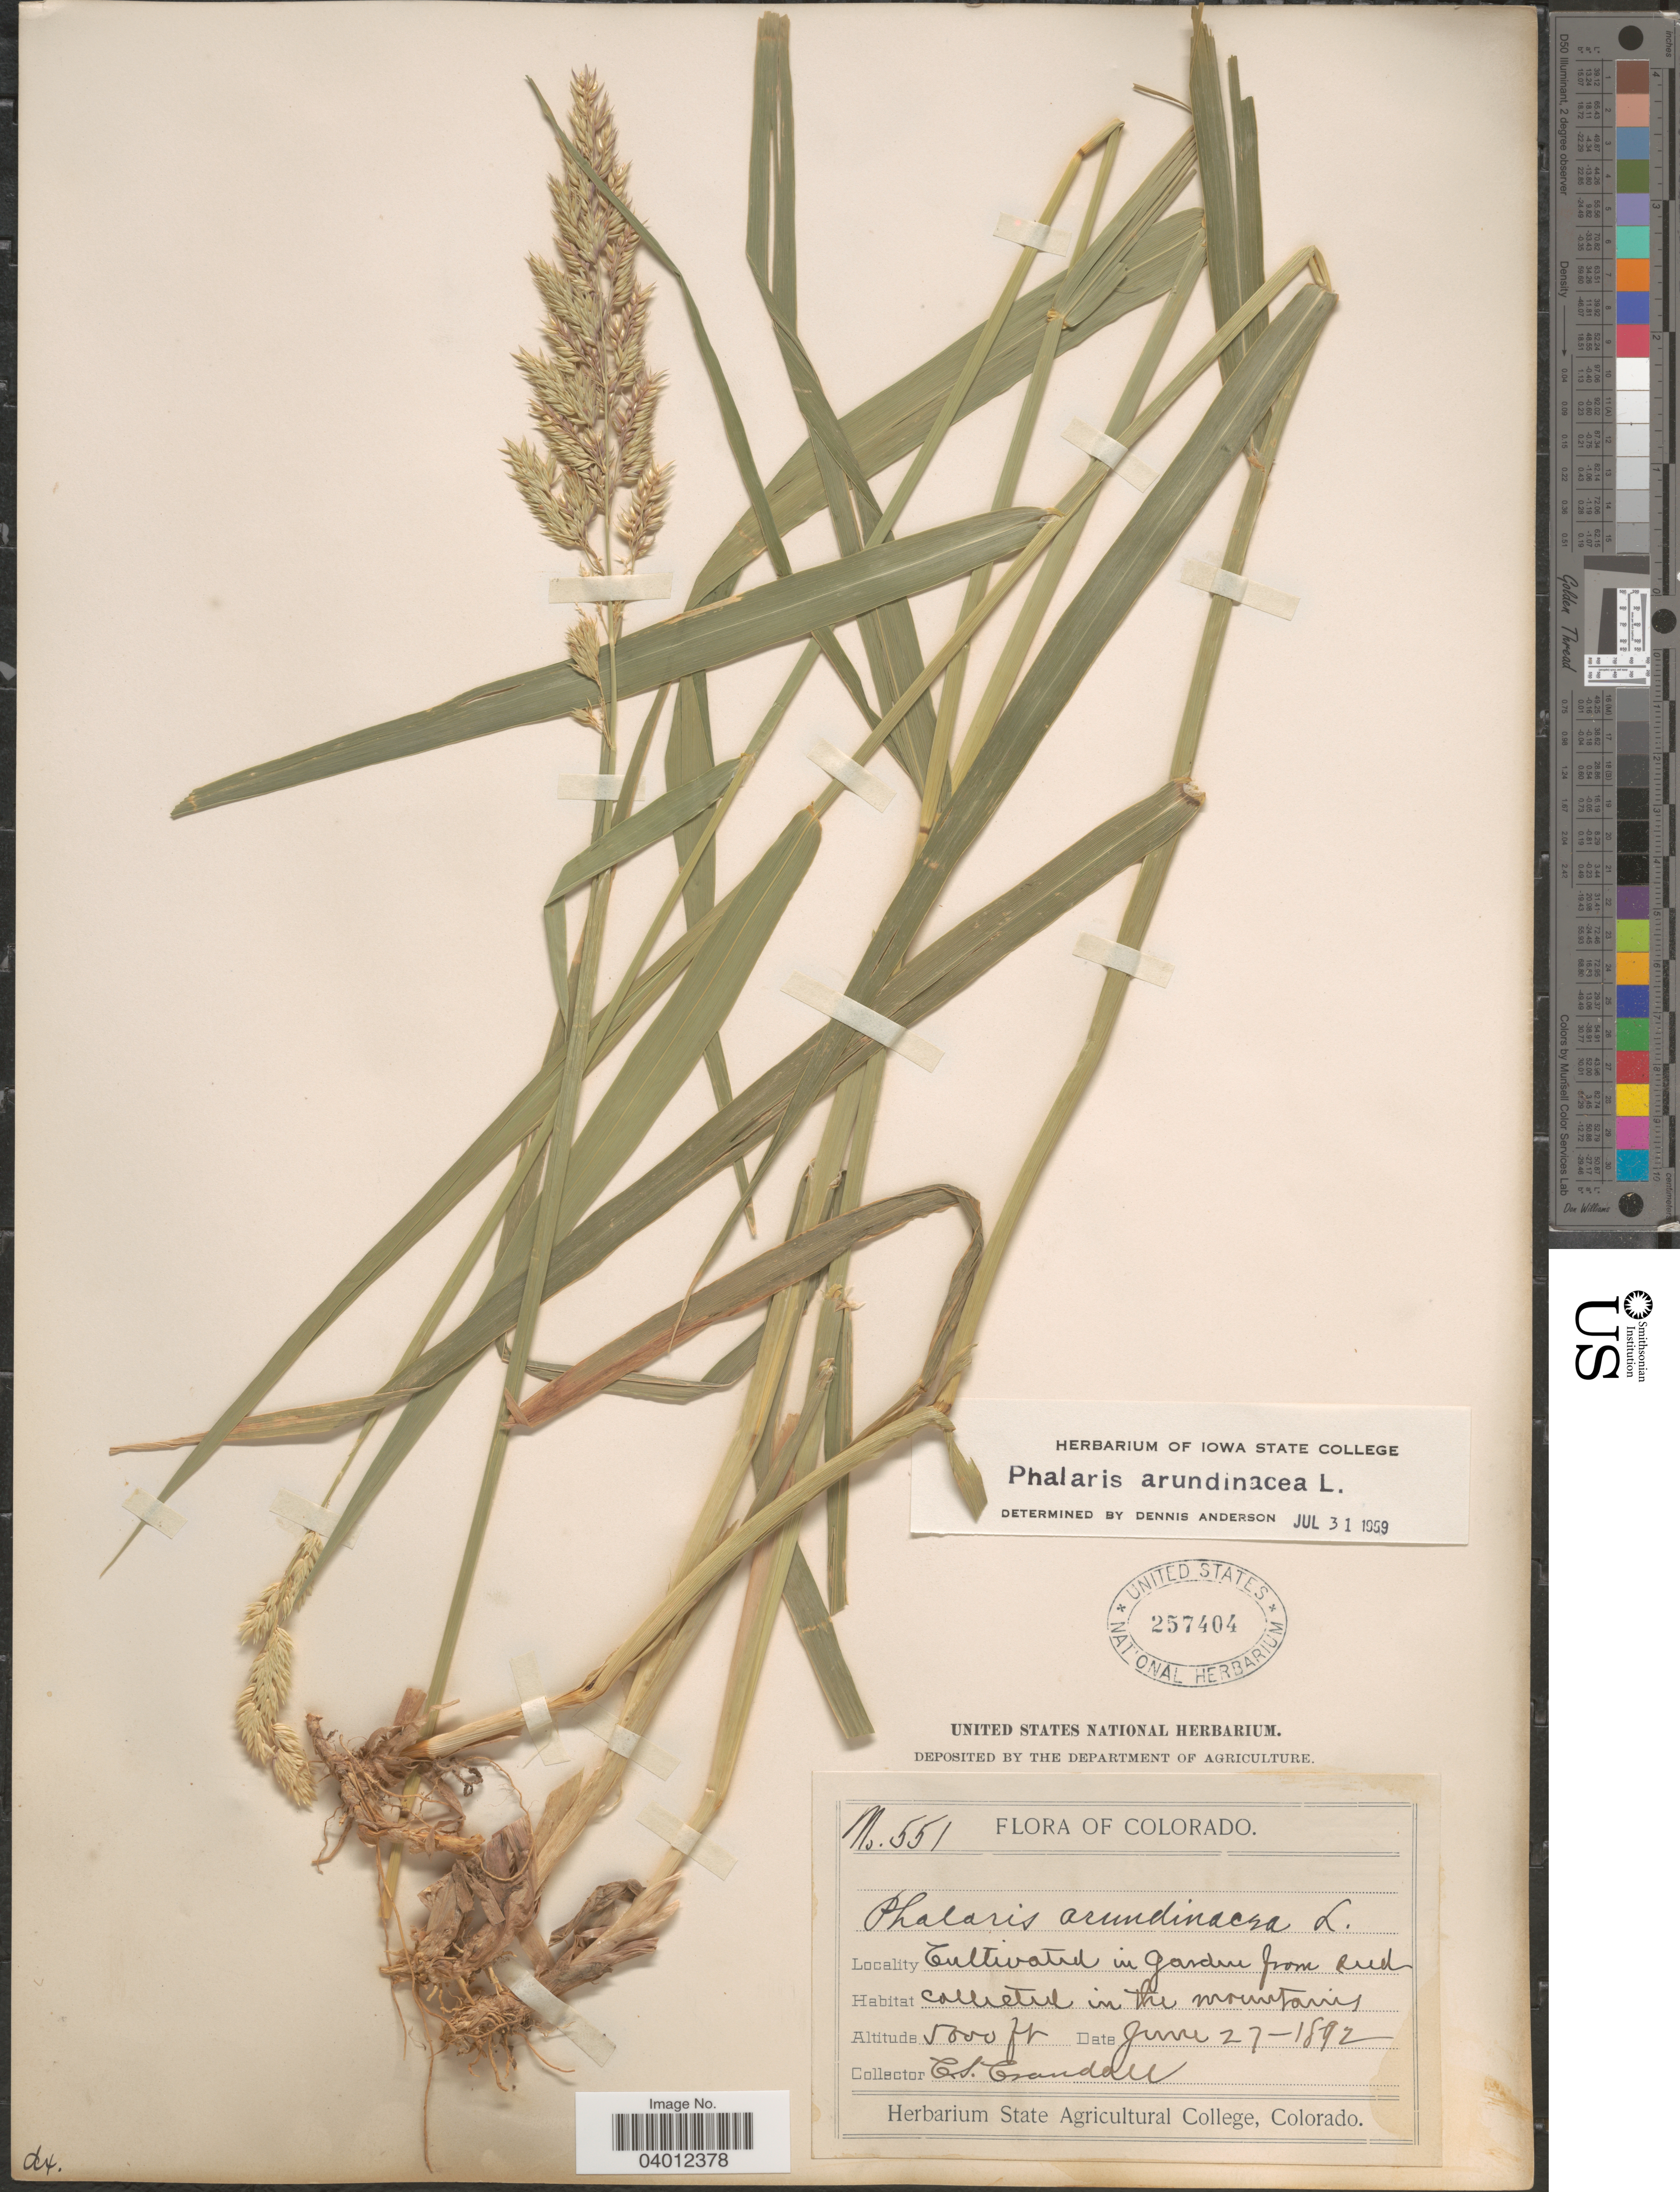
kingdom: Plantae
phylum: Tracheophyta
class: Liliopsida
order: Poales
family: Poaceae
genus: Phalaris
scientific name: Phalaris arundinacea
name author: L.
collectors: C. Crandall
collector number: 551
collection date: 1892-06-27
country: United States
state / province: Colorado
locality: Cultivated in garden.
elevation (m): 1524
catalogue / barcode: US 257404